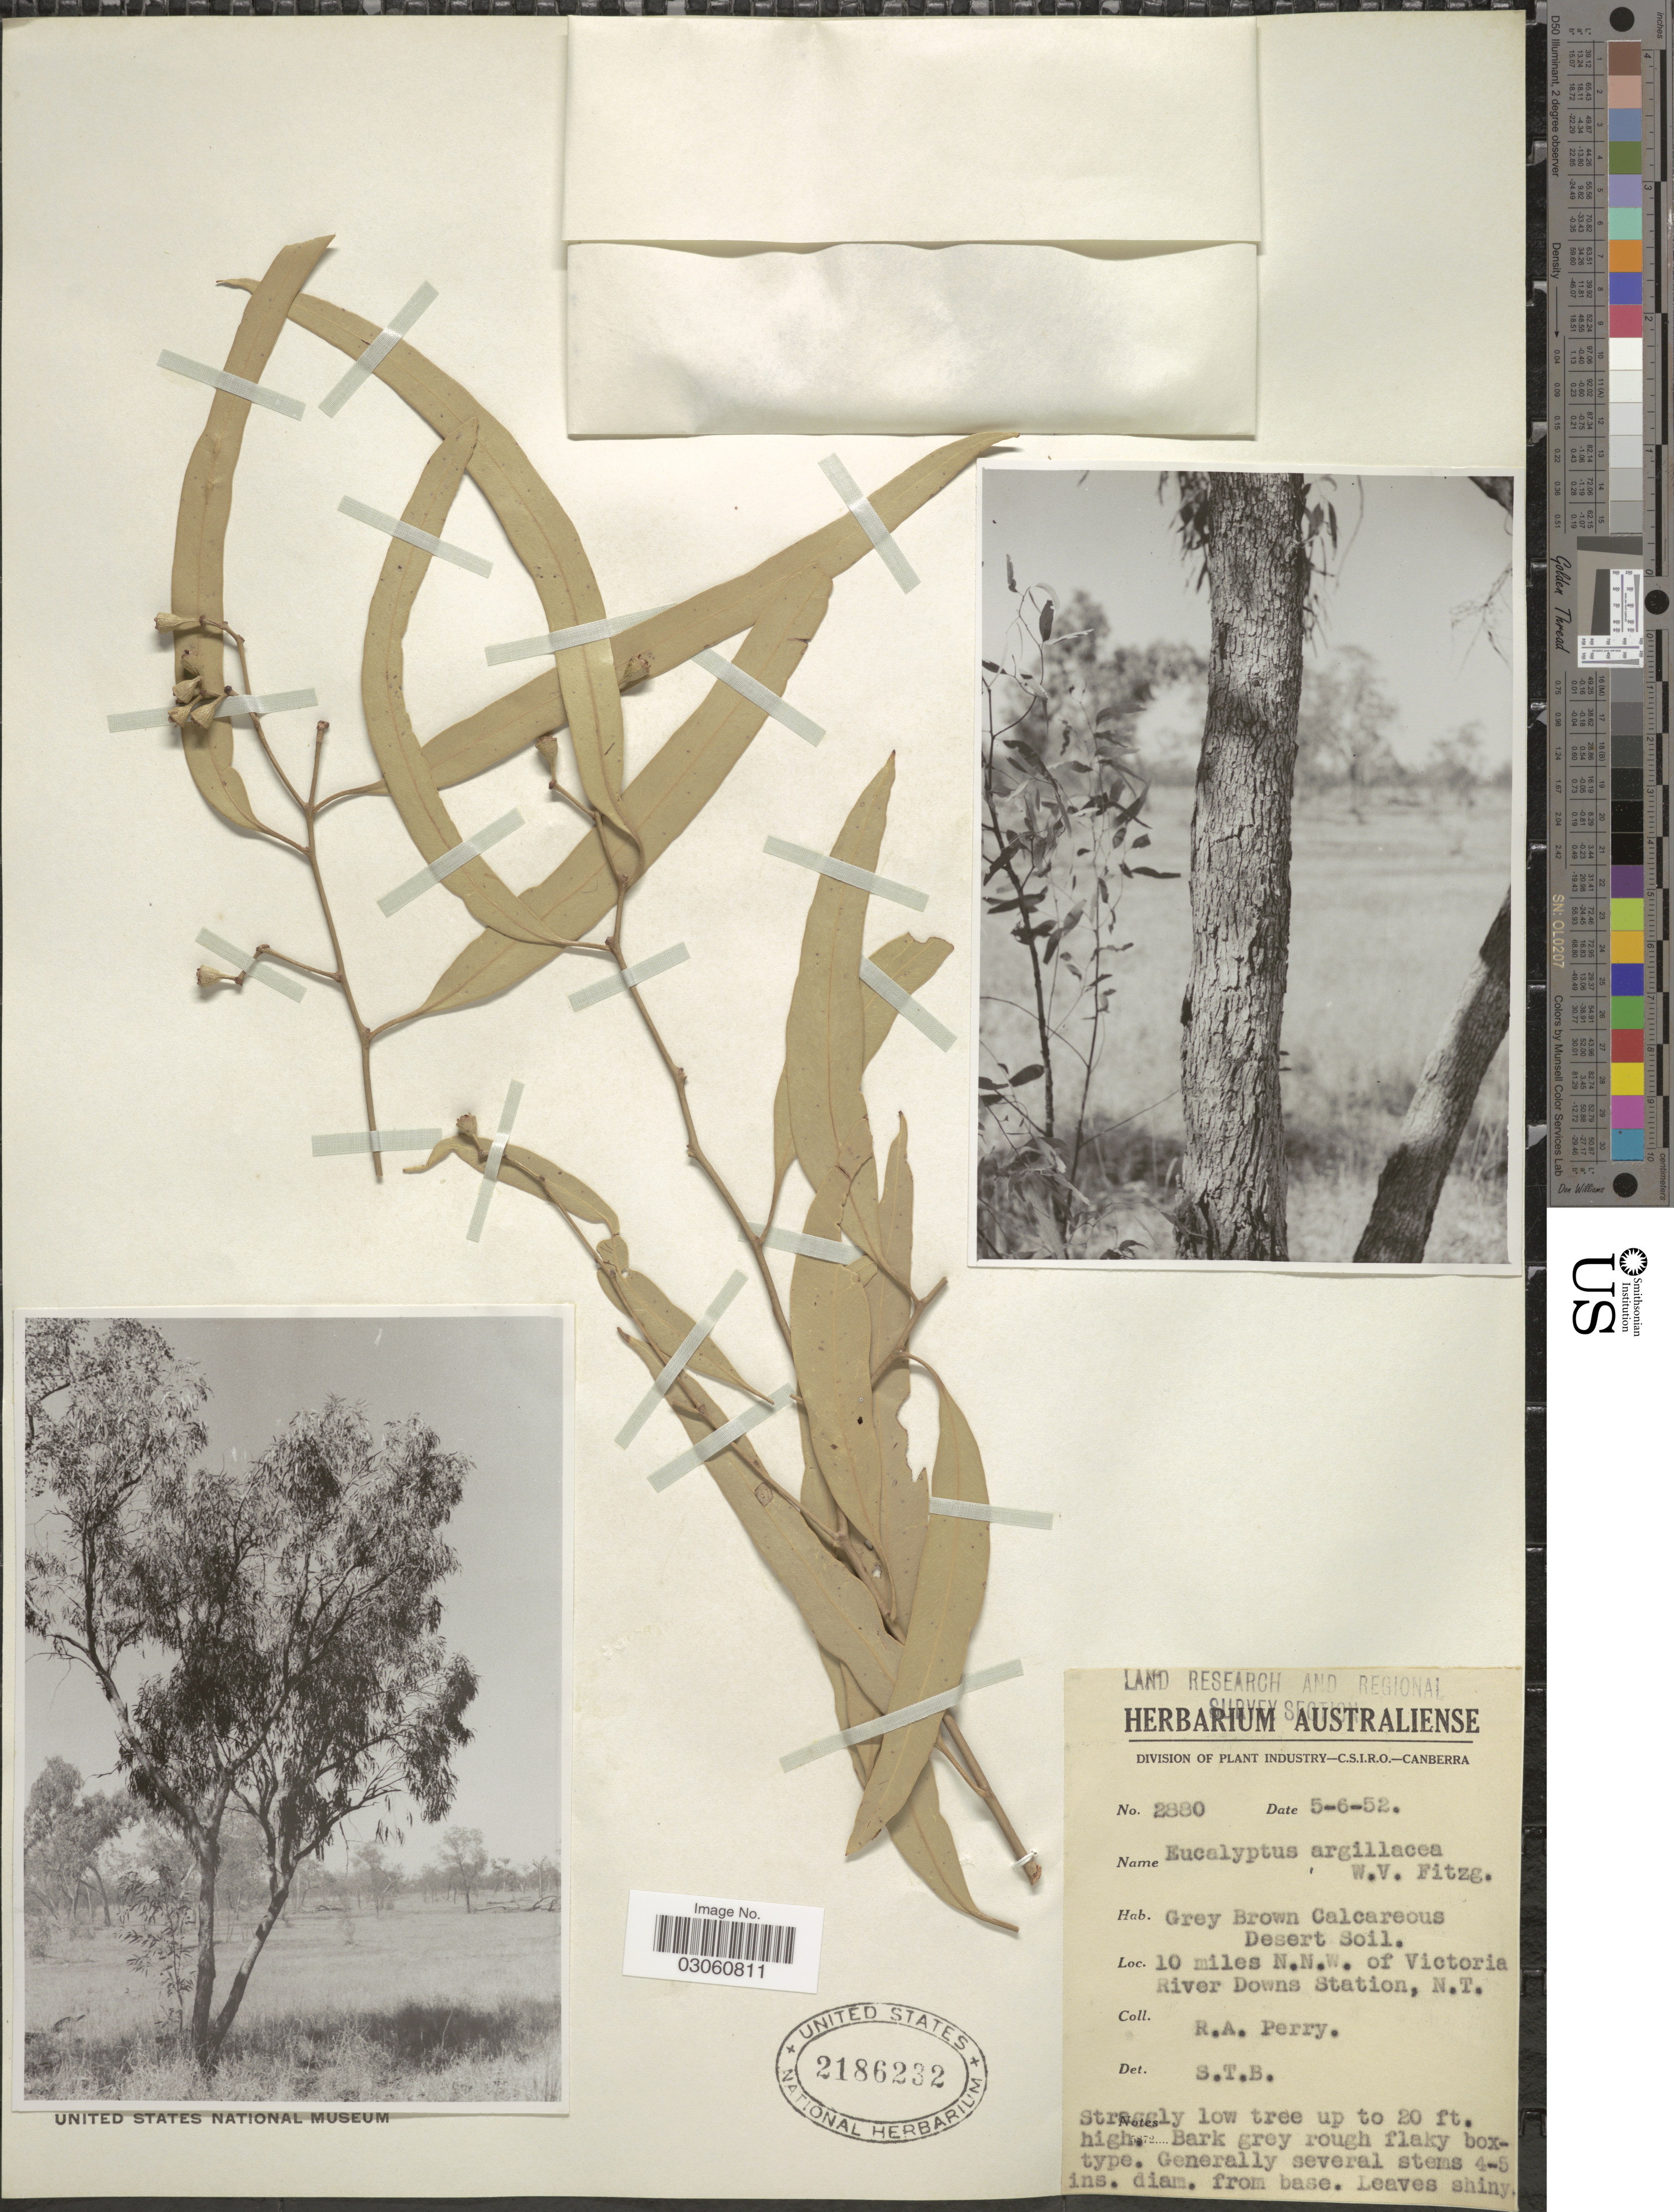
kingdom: Plantae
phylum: Tracheophyta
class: Magnoliopsida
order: Myrtales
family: Myrtaceae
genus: Eucalyptus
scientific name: Eucalyptus argillacea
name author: W. Fitzg. ex Maiden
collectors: Perry, R. A.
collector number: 2880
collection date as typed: Transcribed d/m/y: 5/6/52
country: Australia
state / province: Northern Territory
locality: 10 miles N.N.W. of Victoria River Downs Station, N.T.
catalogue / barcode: US 2186232